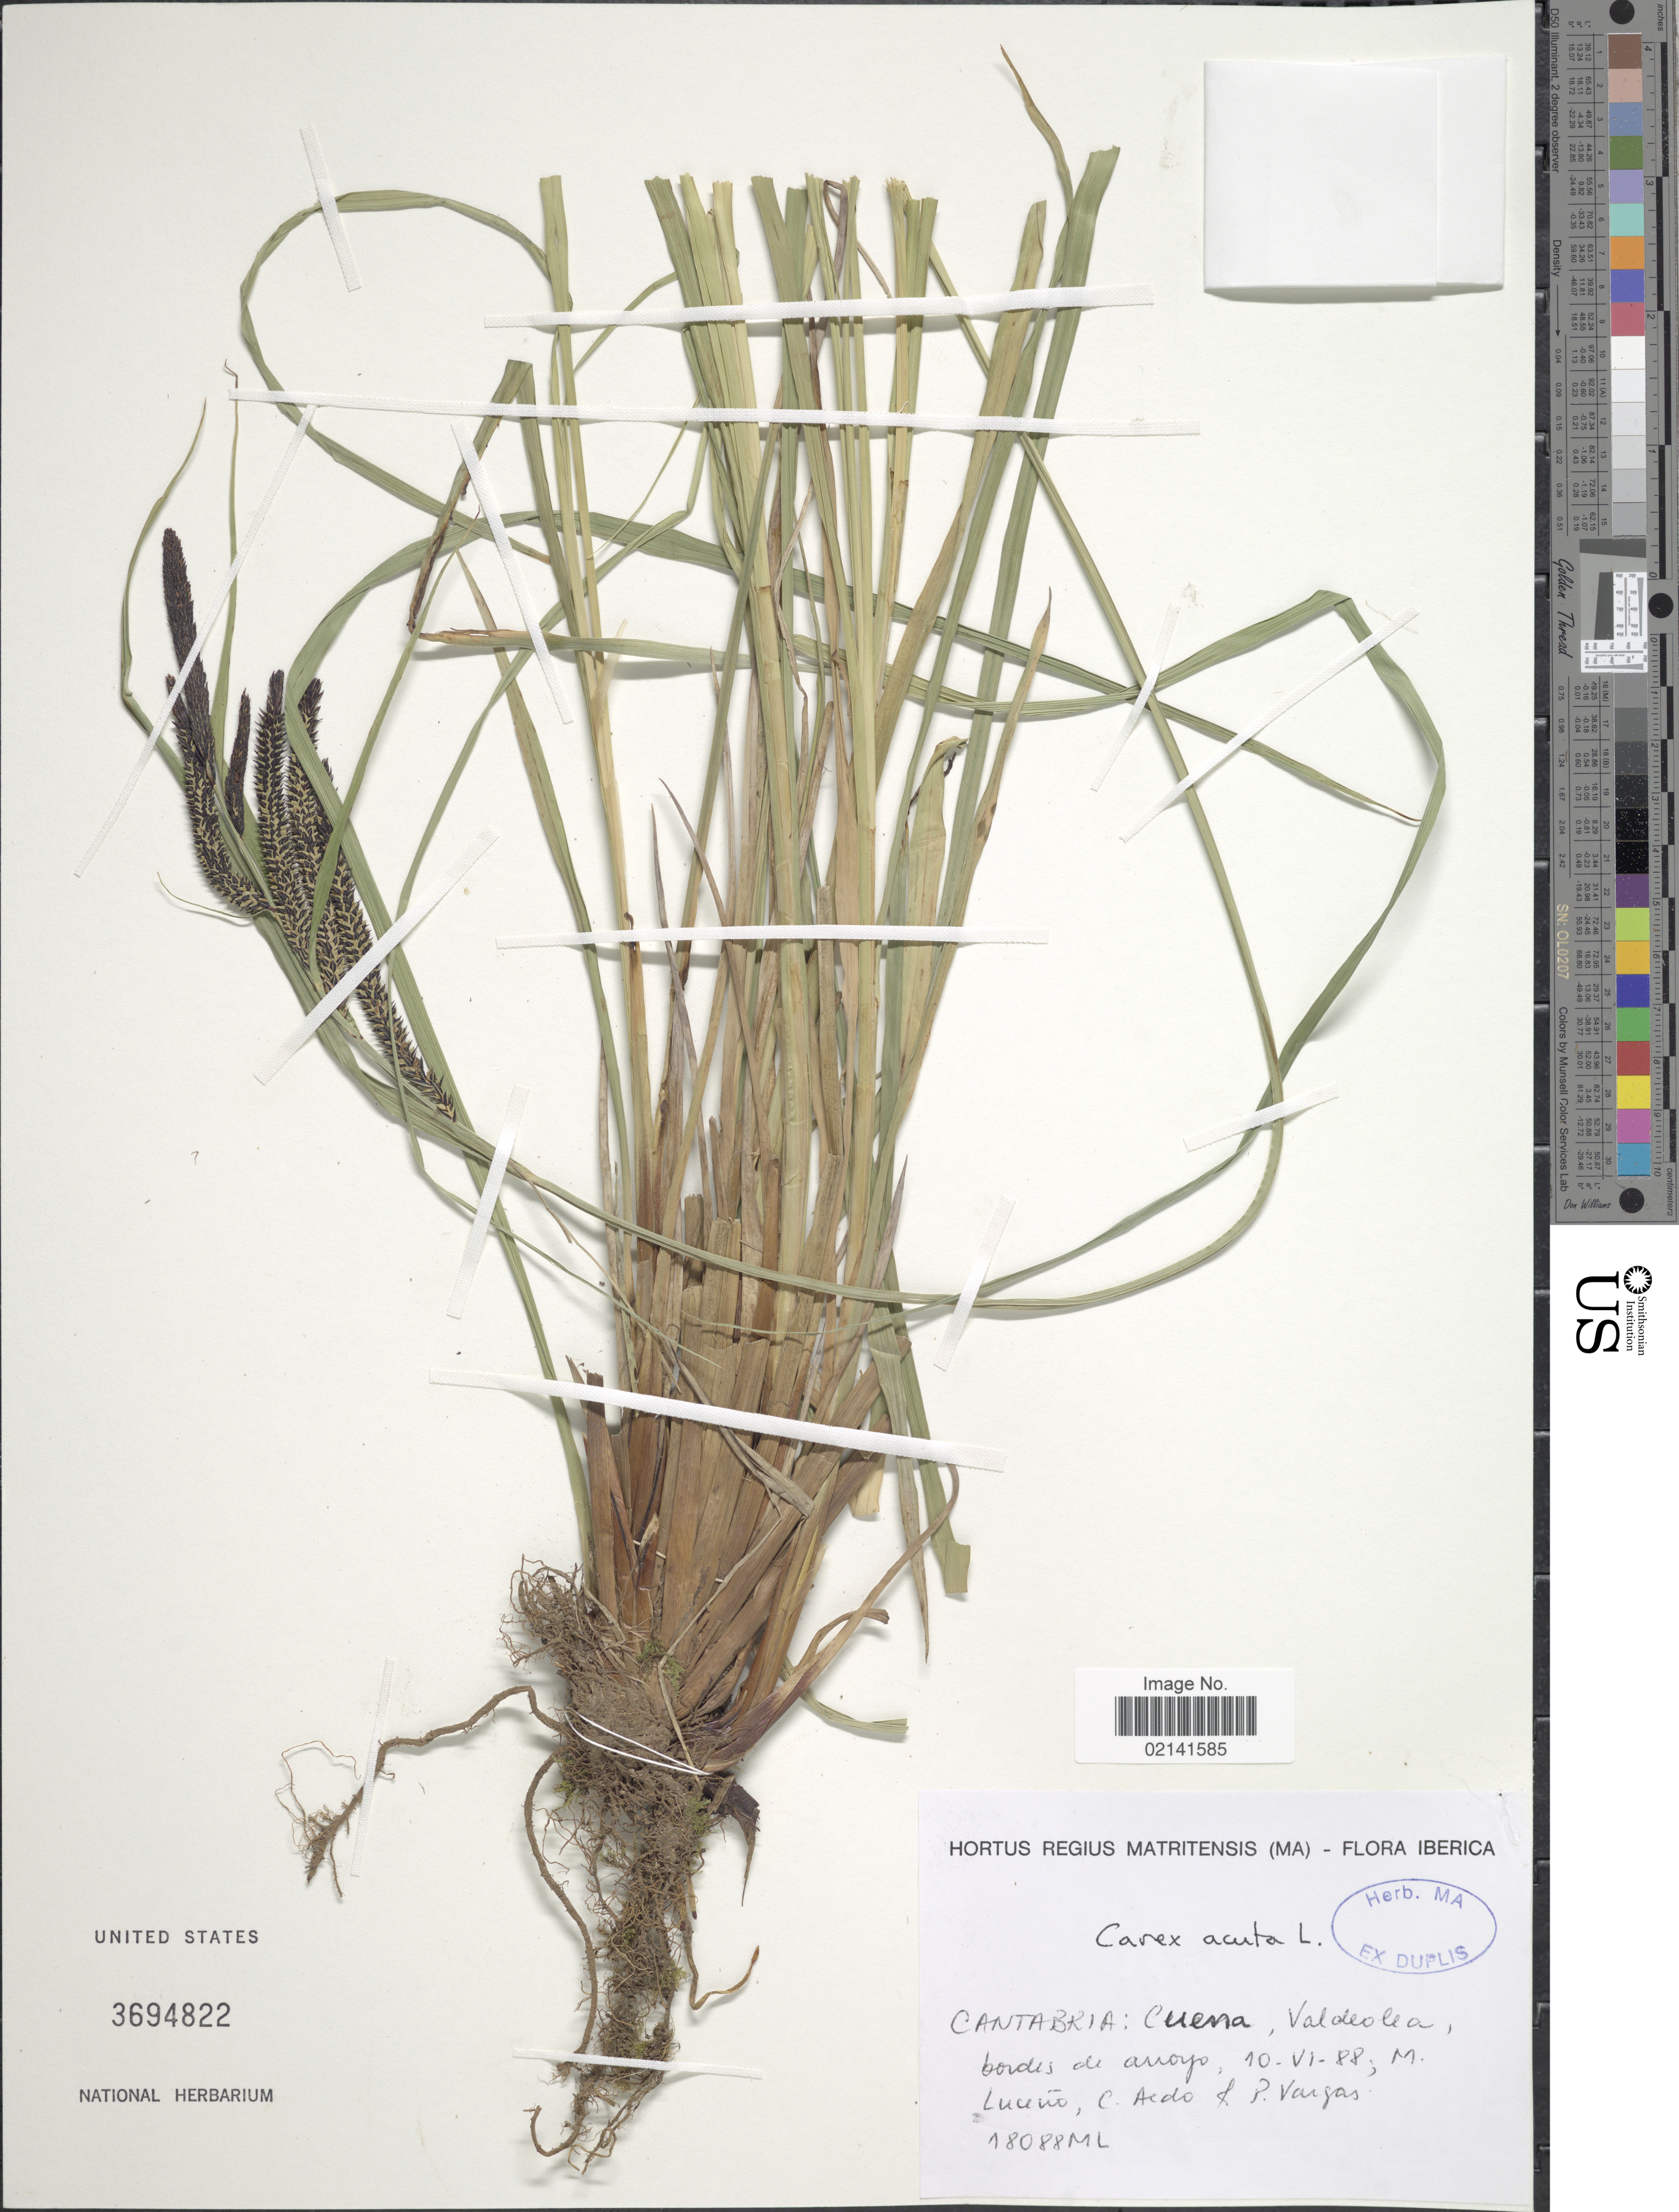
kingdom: Plantae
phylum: Tracheophyta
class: Liliopsida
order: Poales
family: Cyperaceae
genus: Carex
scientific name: Carex acuta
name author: L.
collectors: Luceño, C. Aedo & P. Vargas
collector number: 18088ML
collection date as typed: Transcribed d/m/y: 10/6/88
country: Spain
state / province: Cantabria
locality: Cuena Valdeolea bordes de arroyo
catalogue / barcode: US 3694822